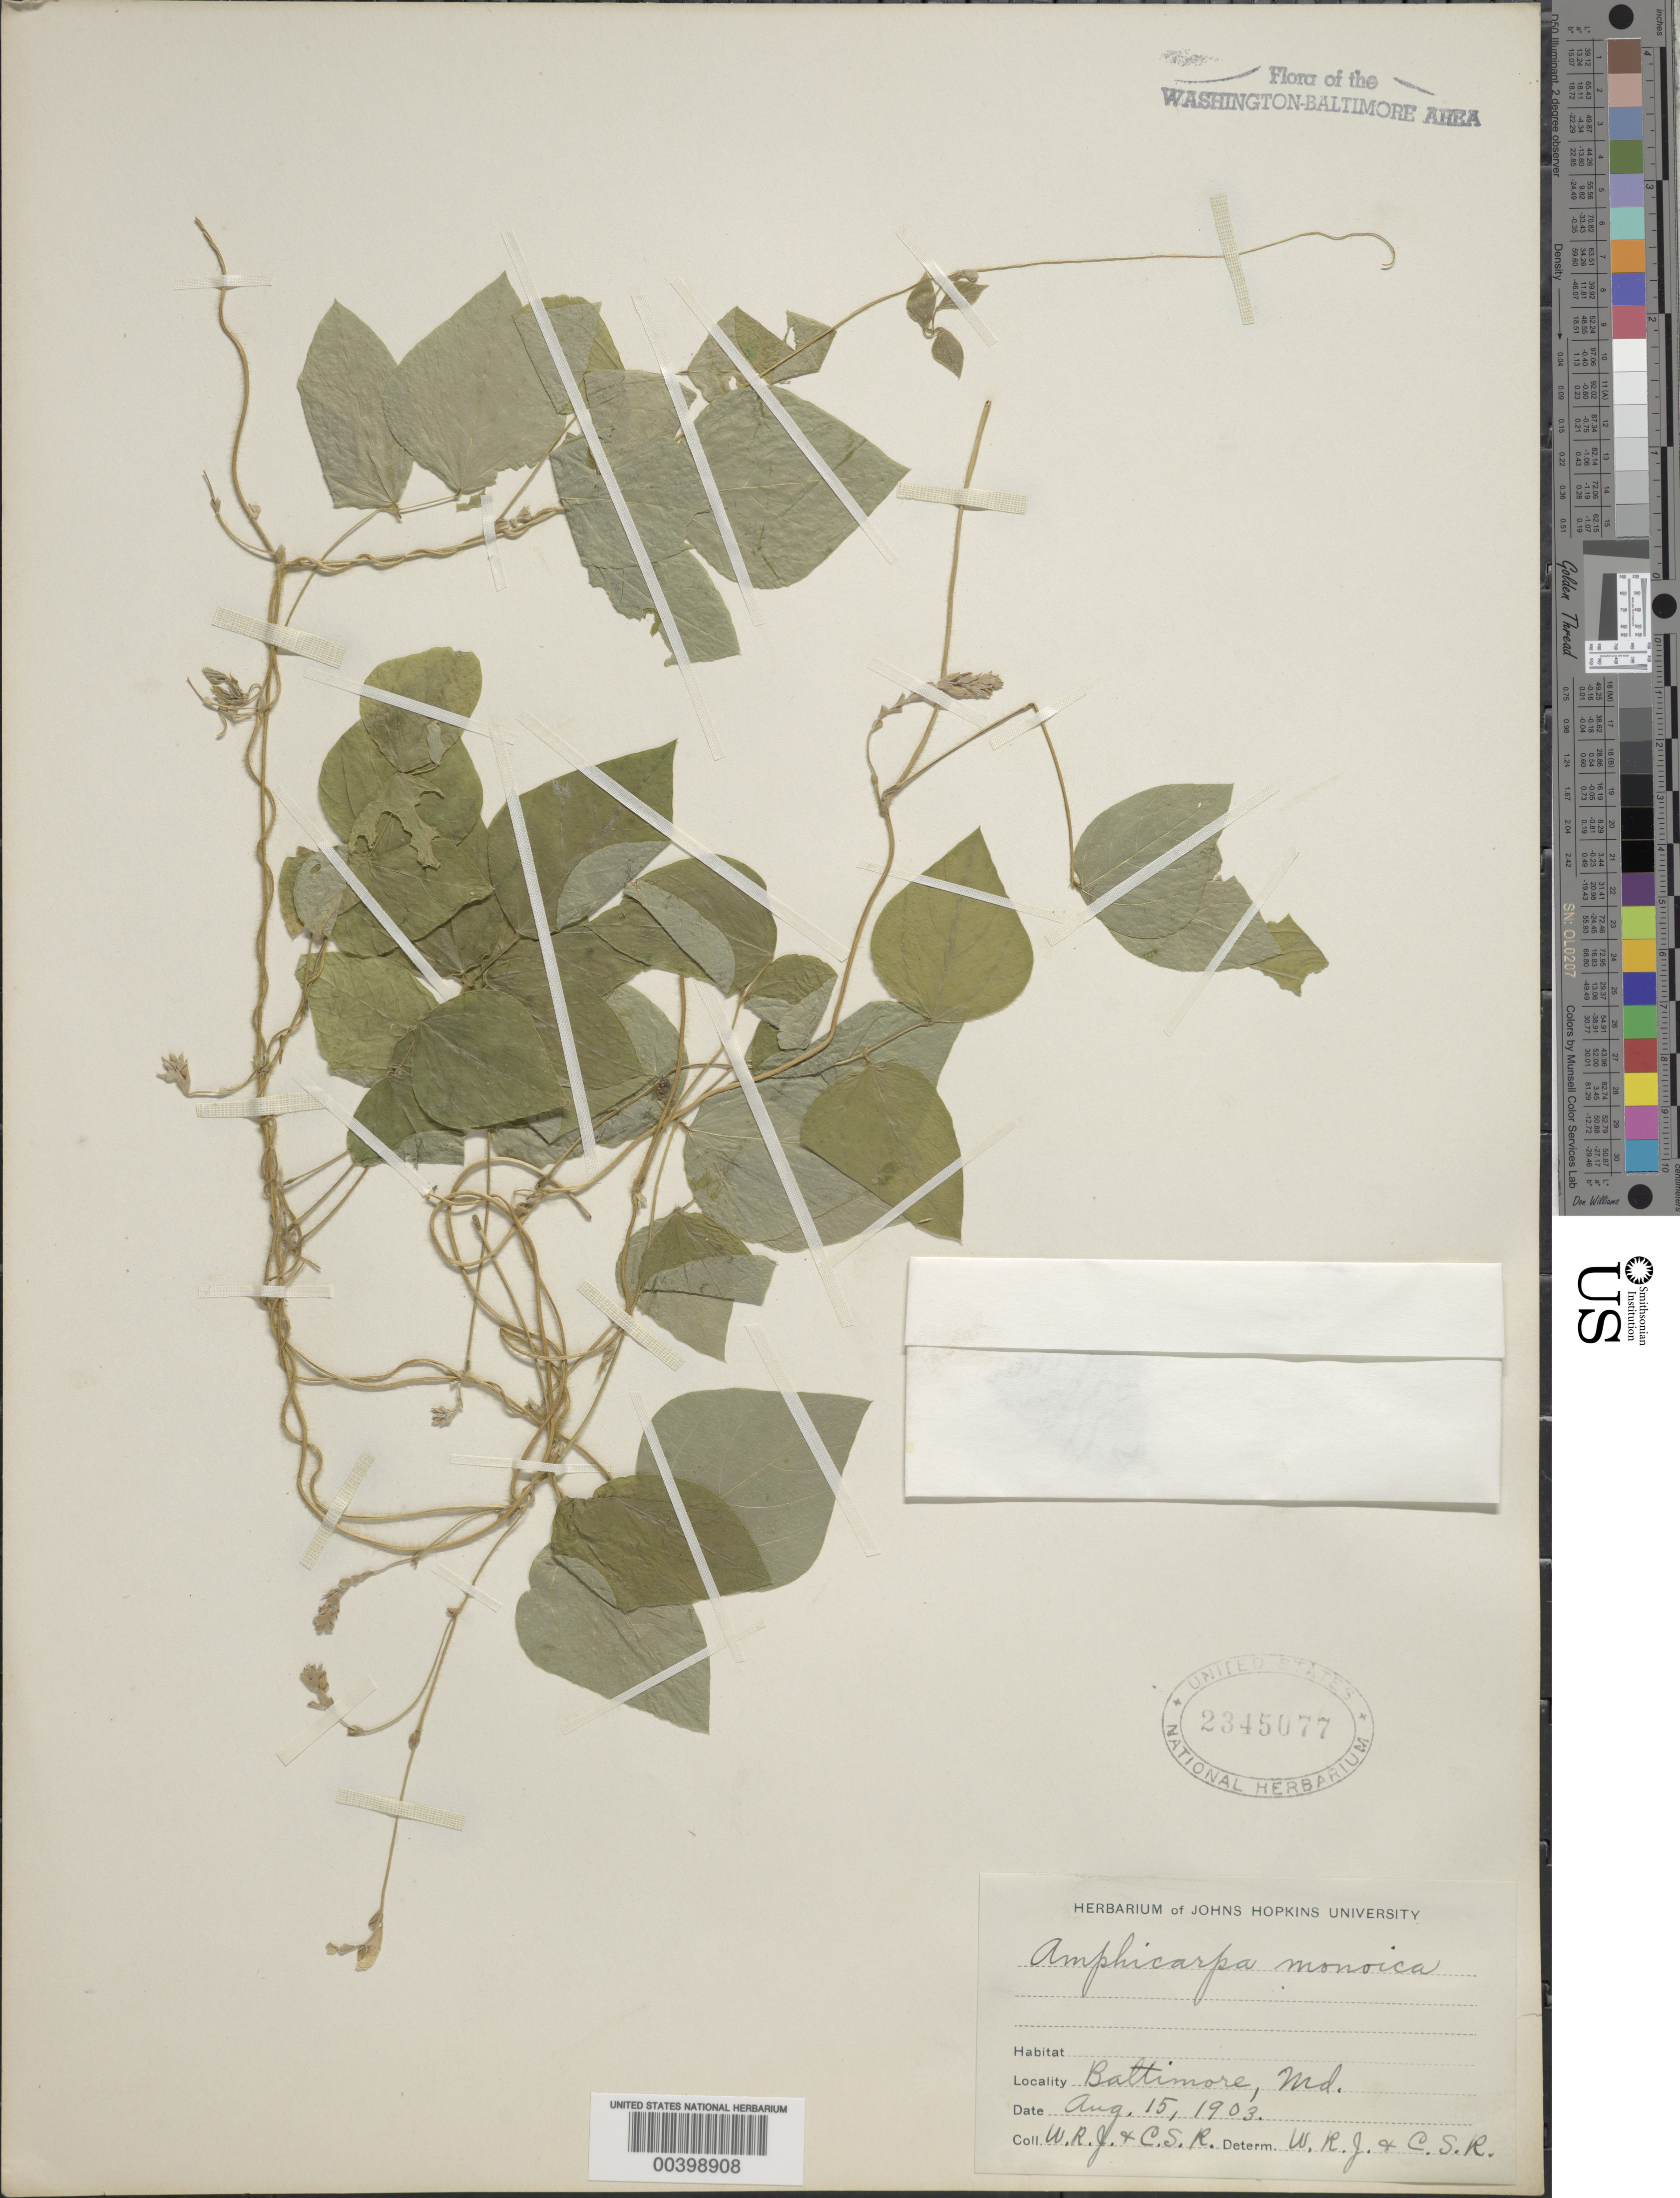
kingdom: Plantae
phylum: Tracheophyta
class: Magnoliopsida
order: Fabales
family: Fabaceae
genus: Amphicarpaea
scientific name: Amphicarpaea bracteata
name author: (L.) Fernald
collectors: W. J. & C. S. R.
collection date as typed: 15 Aug 1903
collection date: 1903-08-15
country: United States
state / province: Maryland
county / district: City of Baltimore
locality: Baltimore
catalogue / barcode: US 2345077